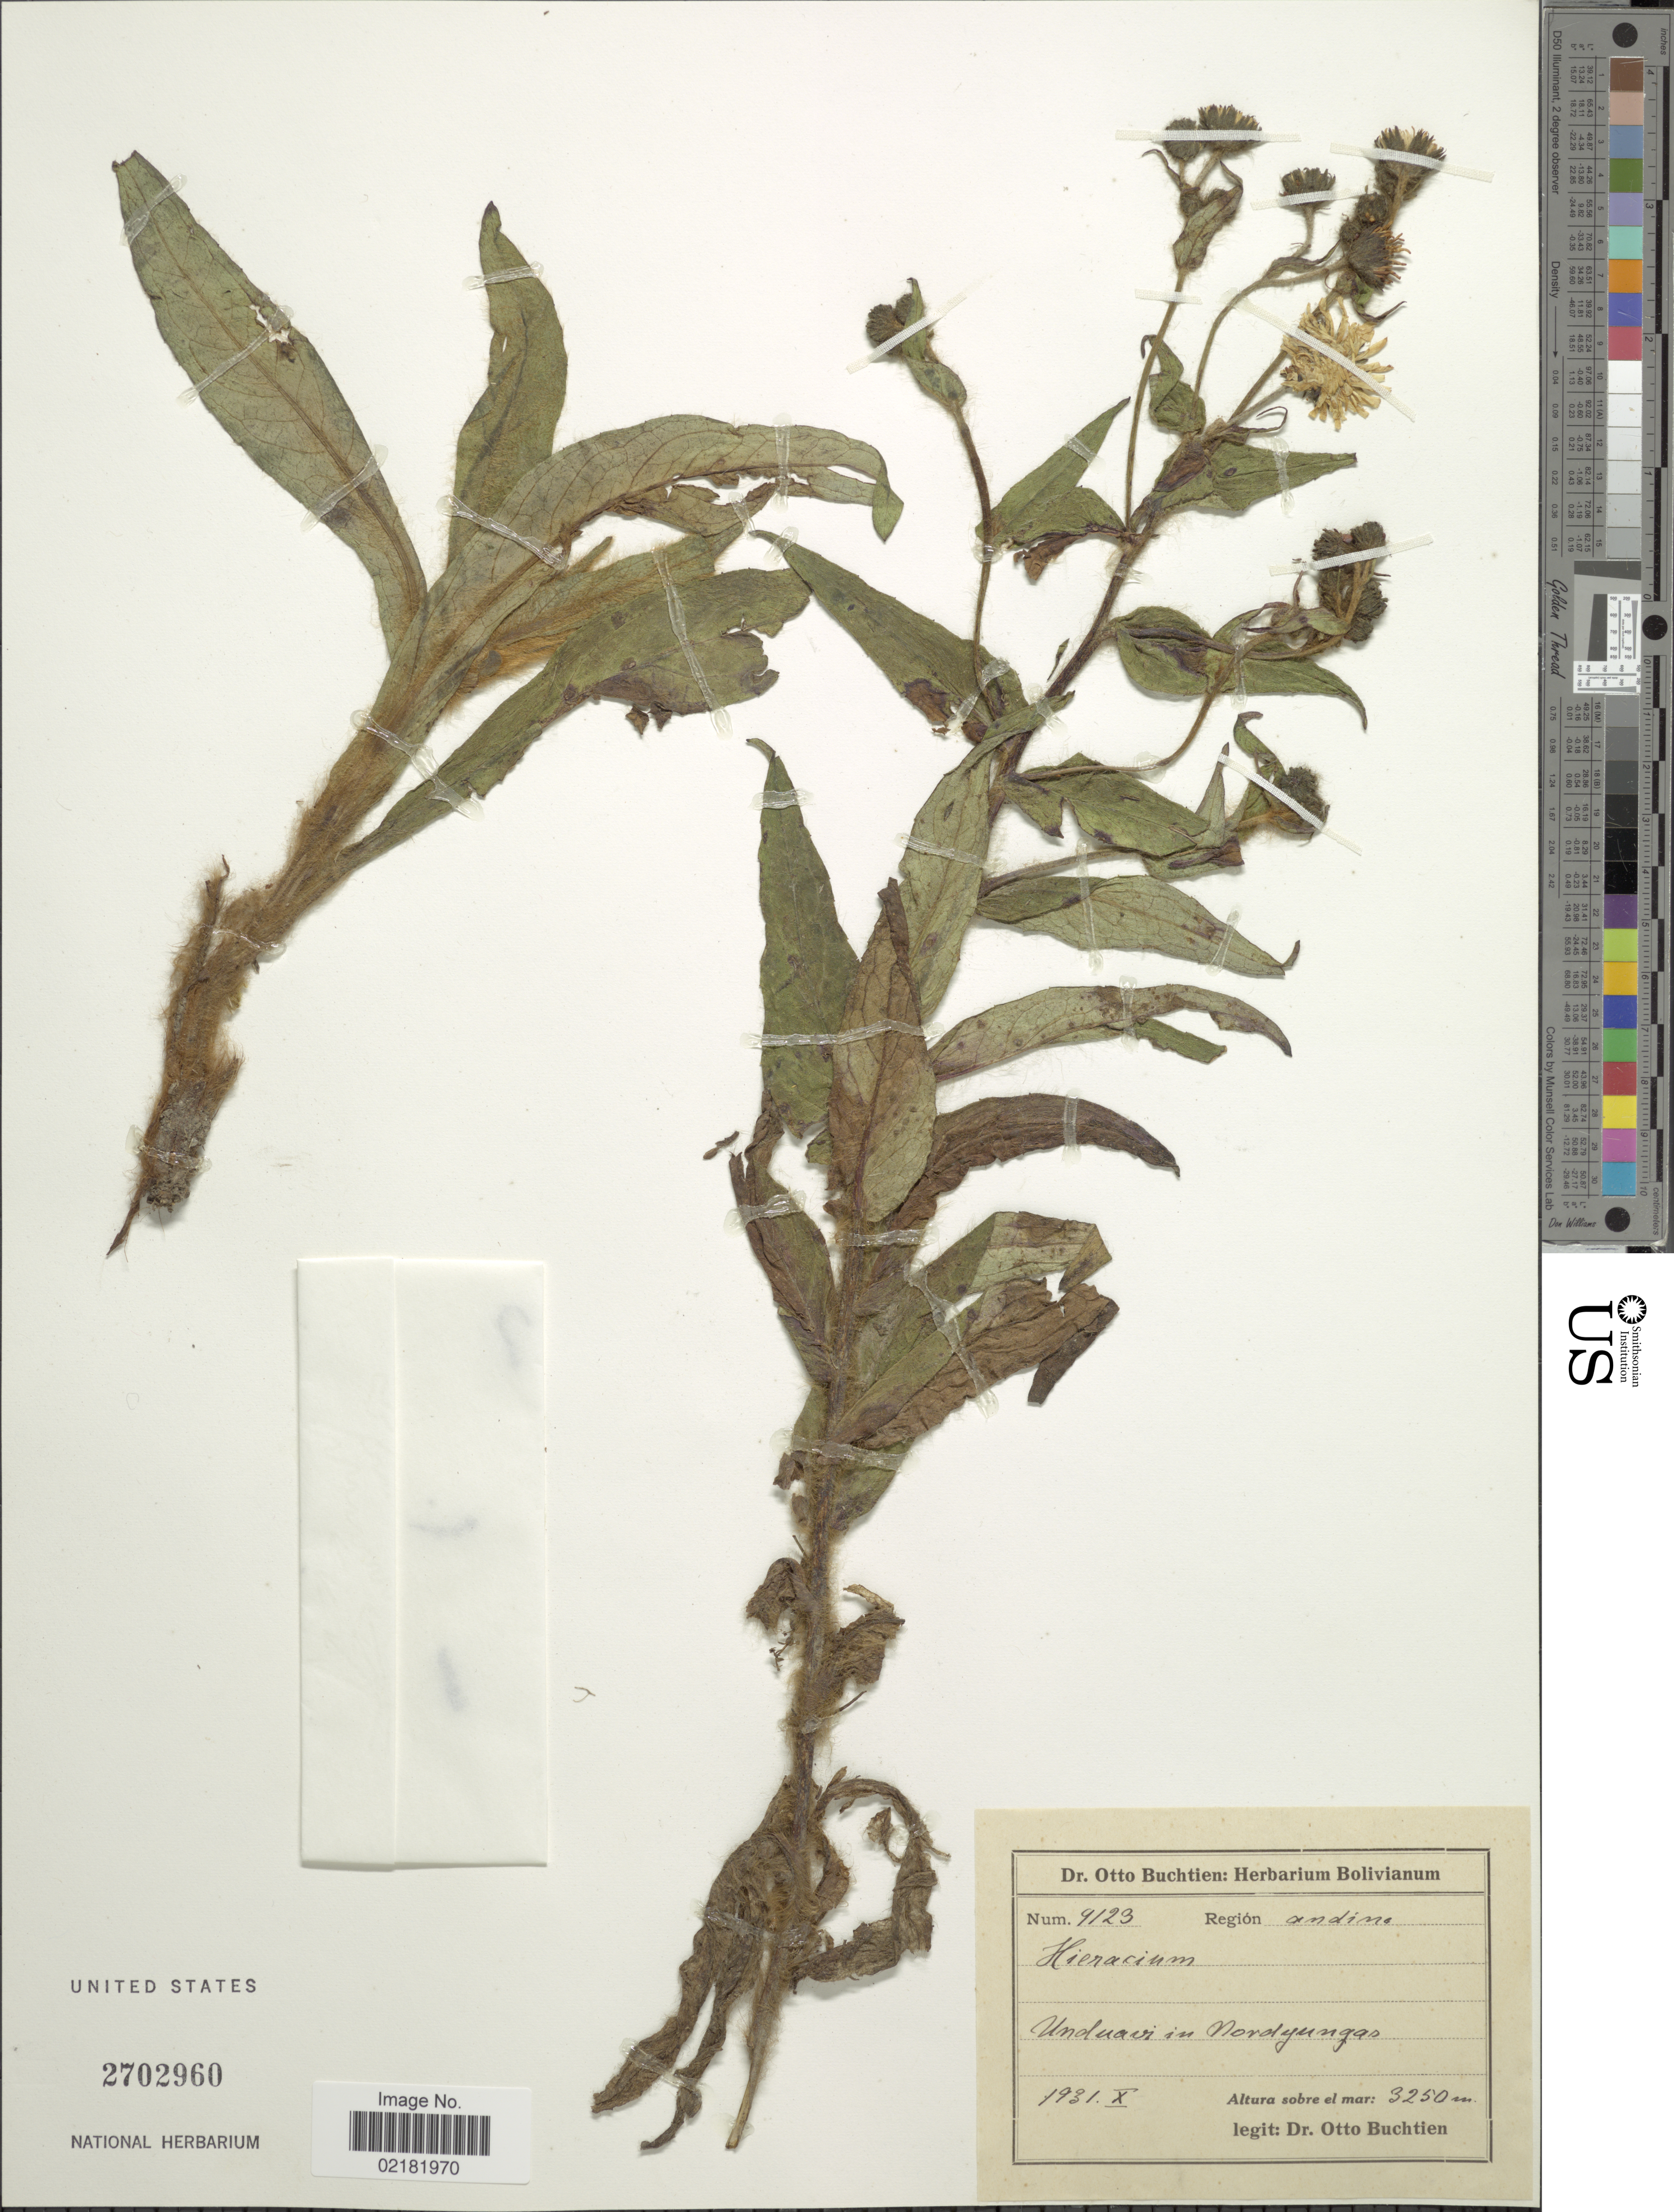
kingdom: Plantae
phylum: Tracheophyta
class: Magnoliopsida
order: Asterales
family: Asteraceae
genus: Hieracium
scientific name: Hieracium repandulare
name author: Druce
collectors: O. Buchtien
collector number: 9123*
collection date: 1931-10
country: Bolivia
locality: Unduavi in Nordyungas, region andine.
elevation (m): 3250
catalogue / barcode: US 2702960